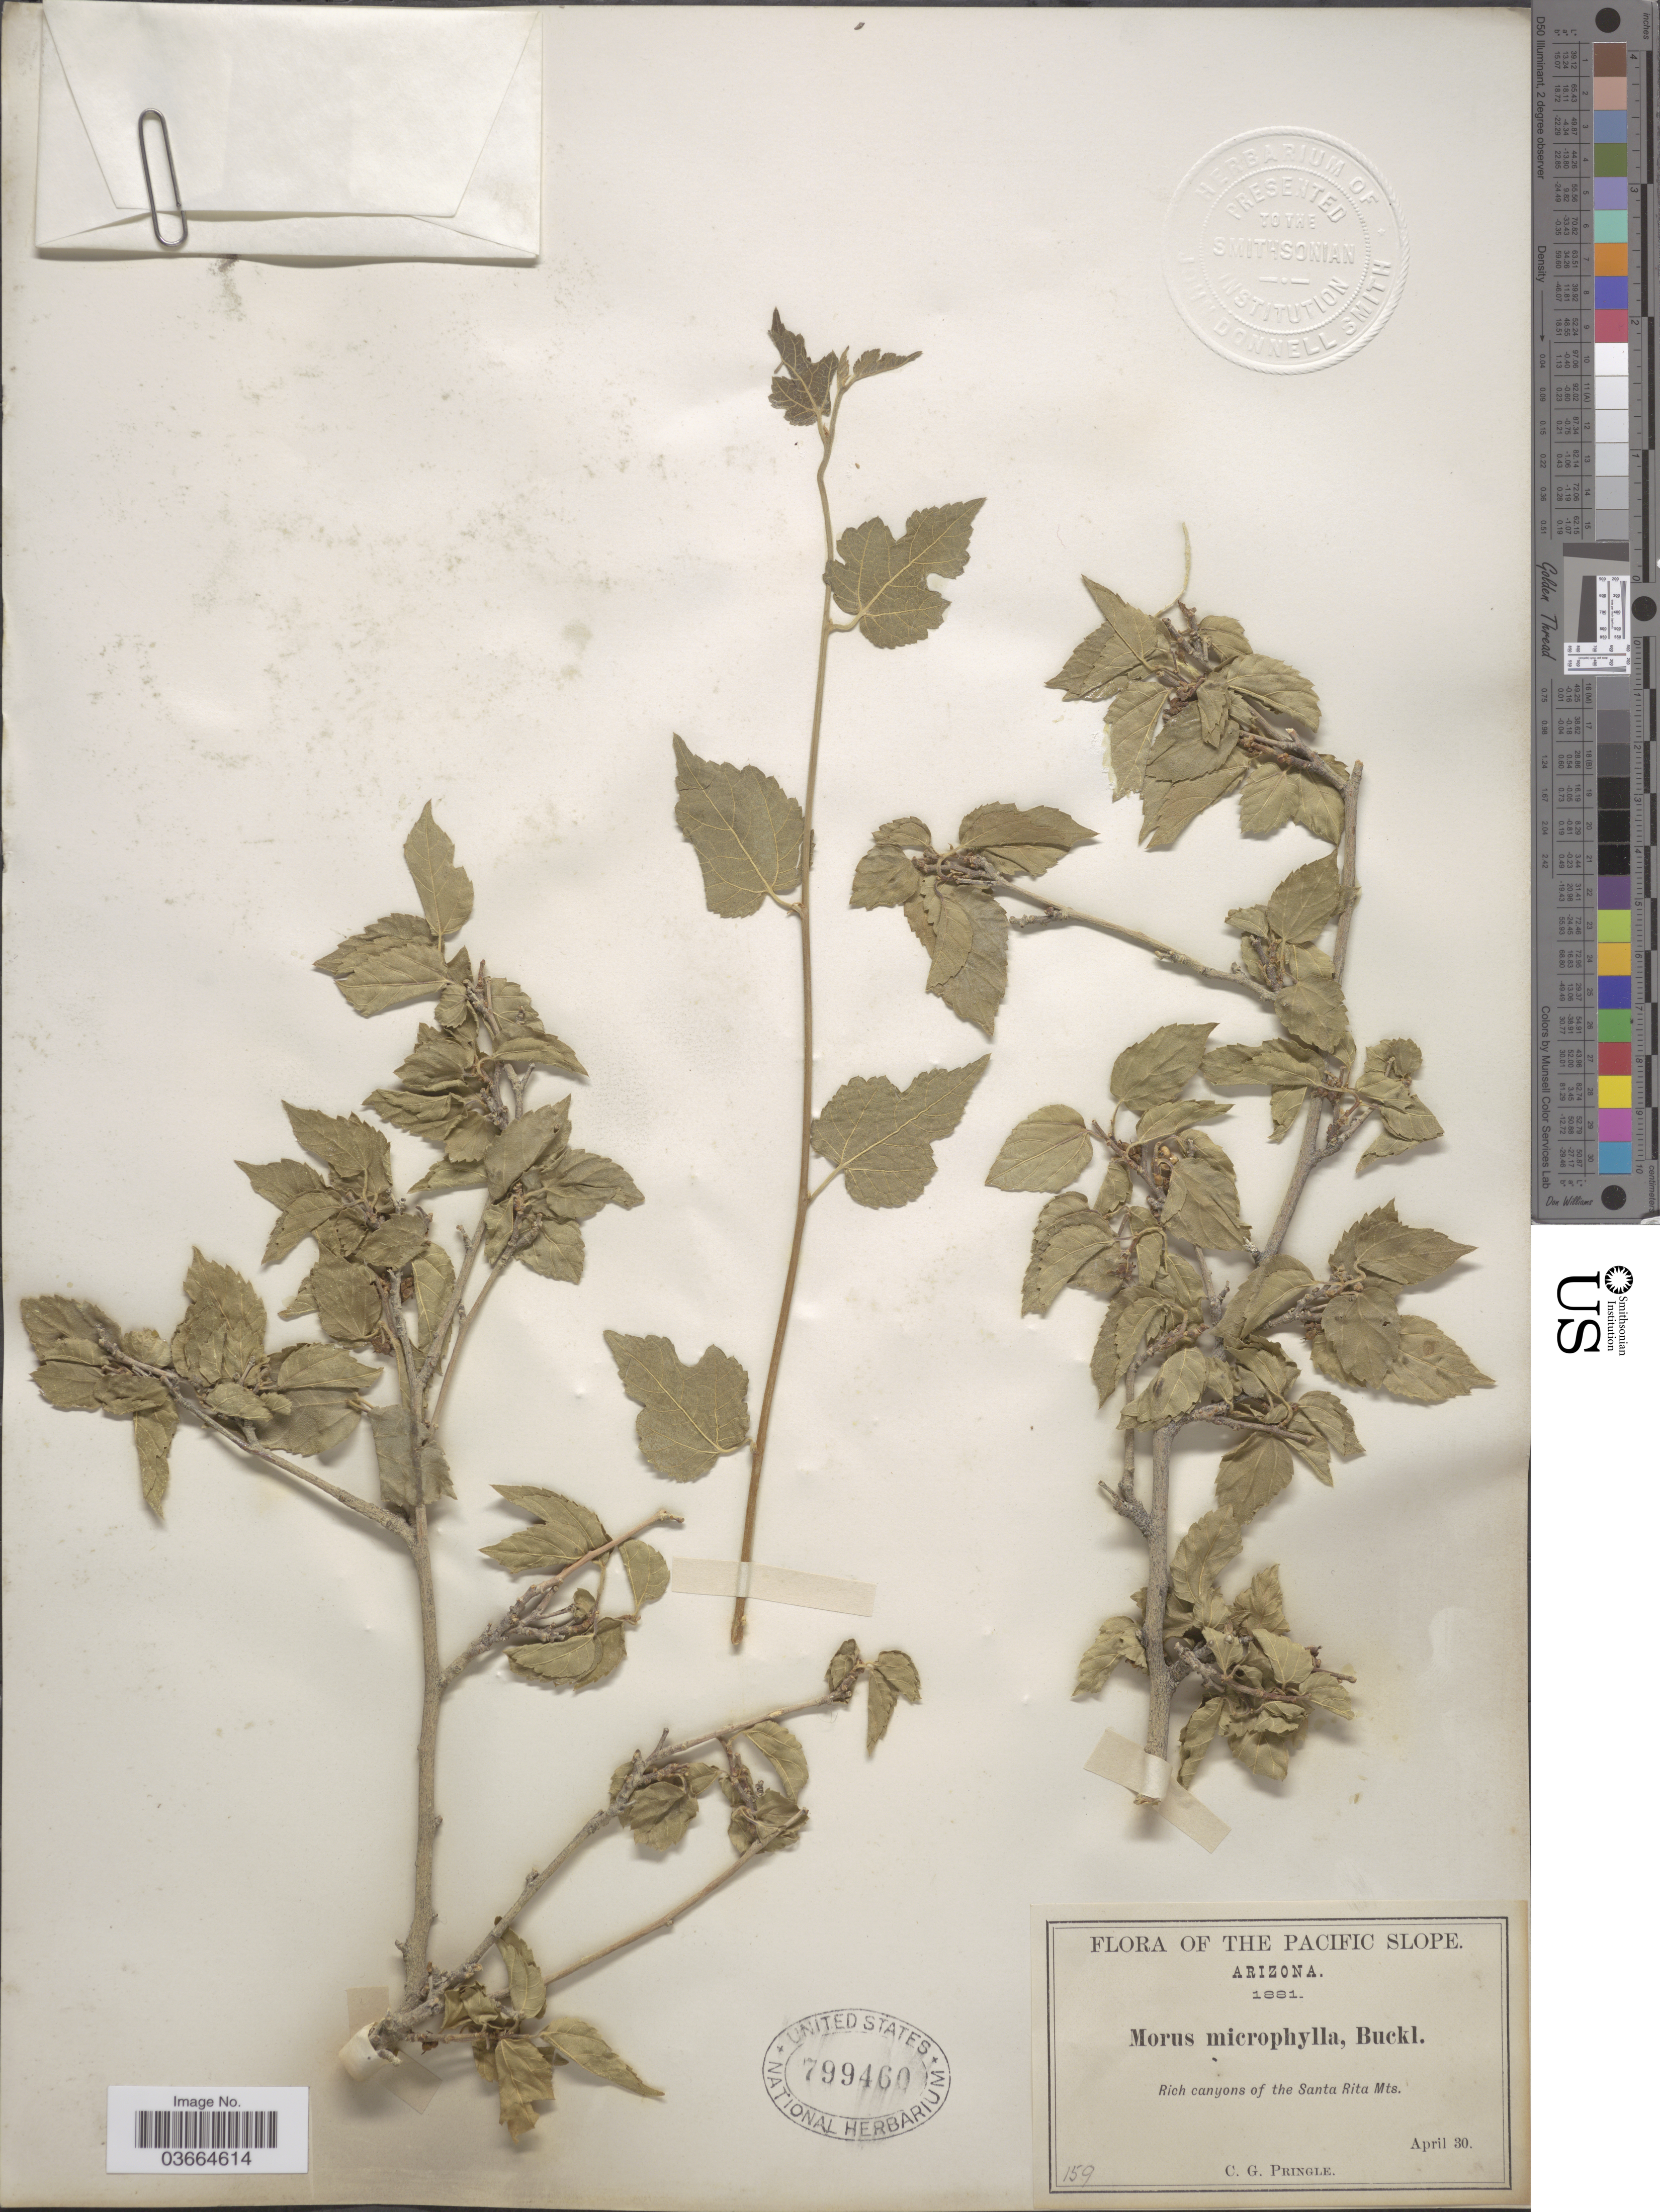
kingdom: Plantae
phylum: Tracheophyta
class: Magnoliopsida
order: Rosales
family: Moraceae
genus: Morus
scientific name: Morus microphylla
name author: Buckley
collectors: C. G. Pringle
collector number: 159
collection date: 1881-04-30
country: United States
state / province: Arizona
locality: The Pacific Slope. Rich canyons of the Santa Rita Mts.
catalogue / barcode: US 799460